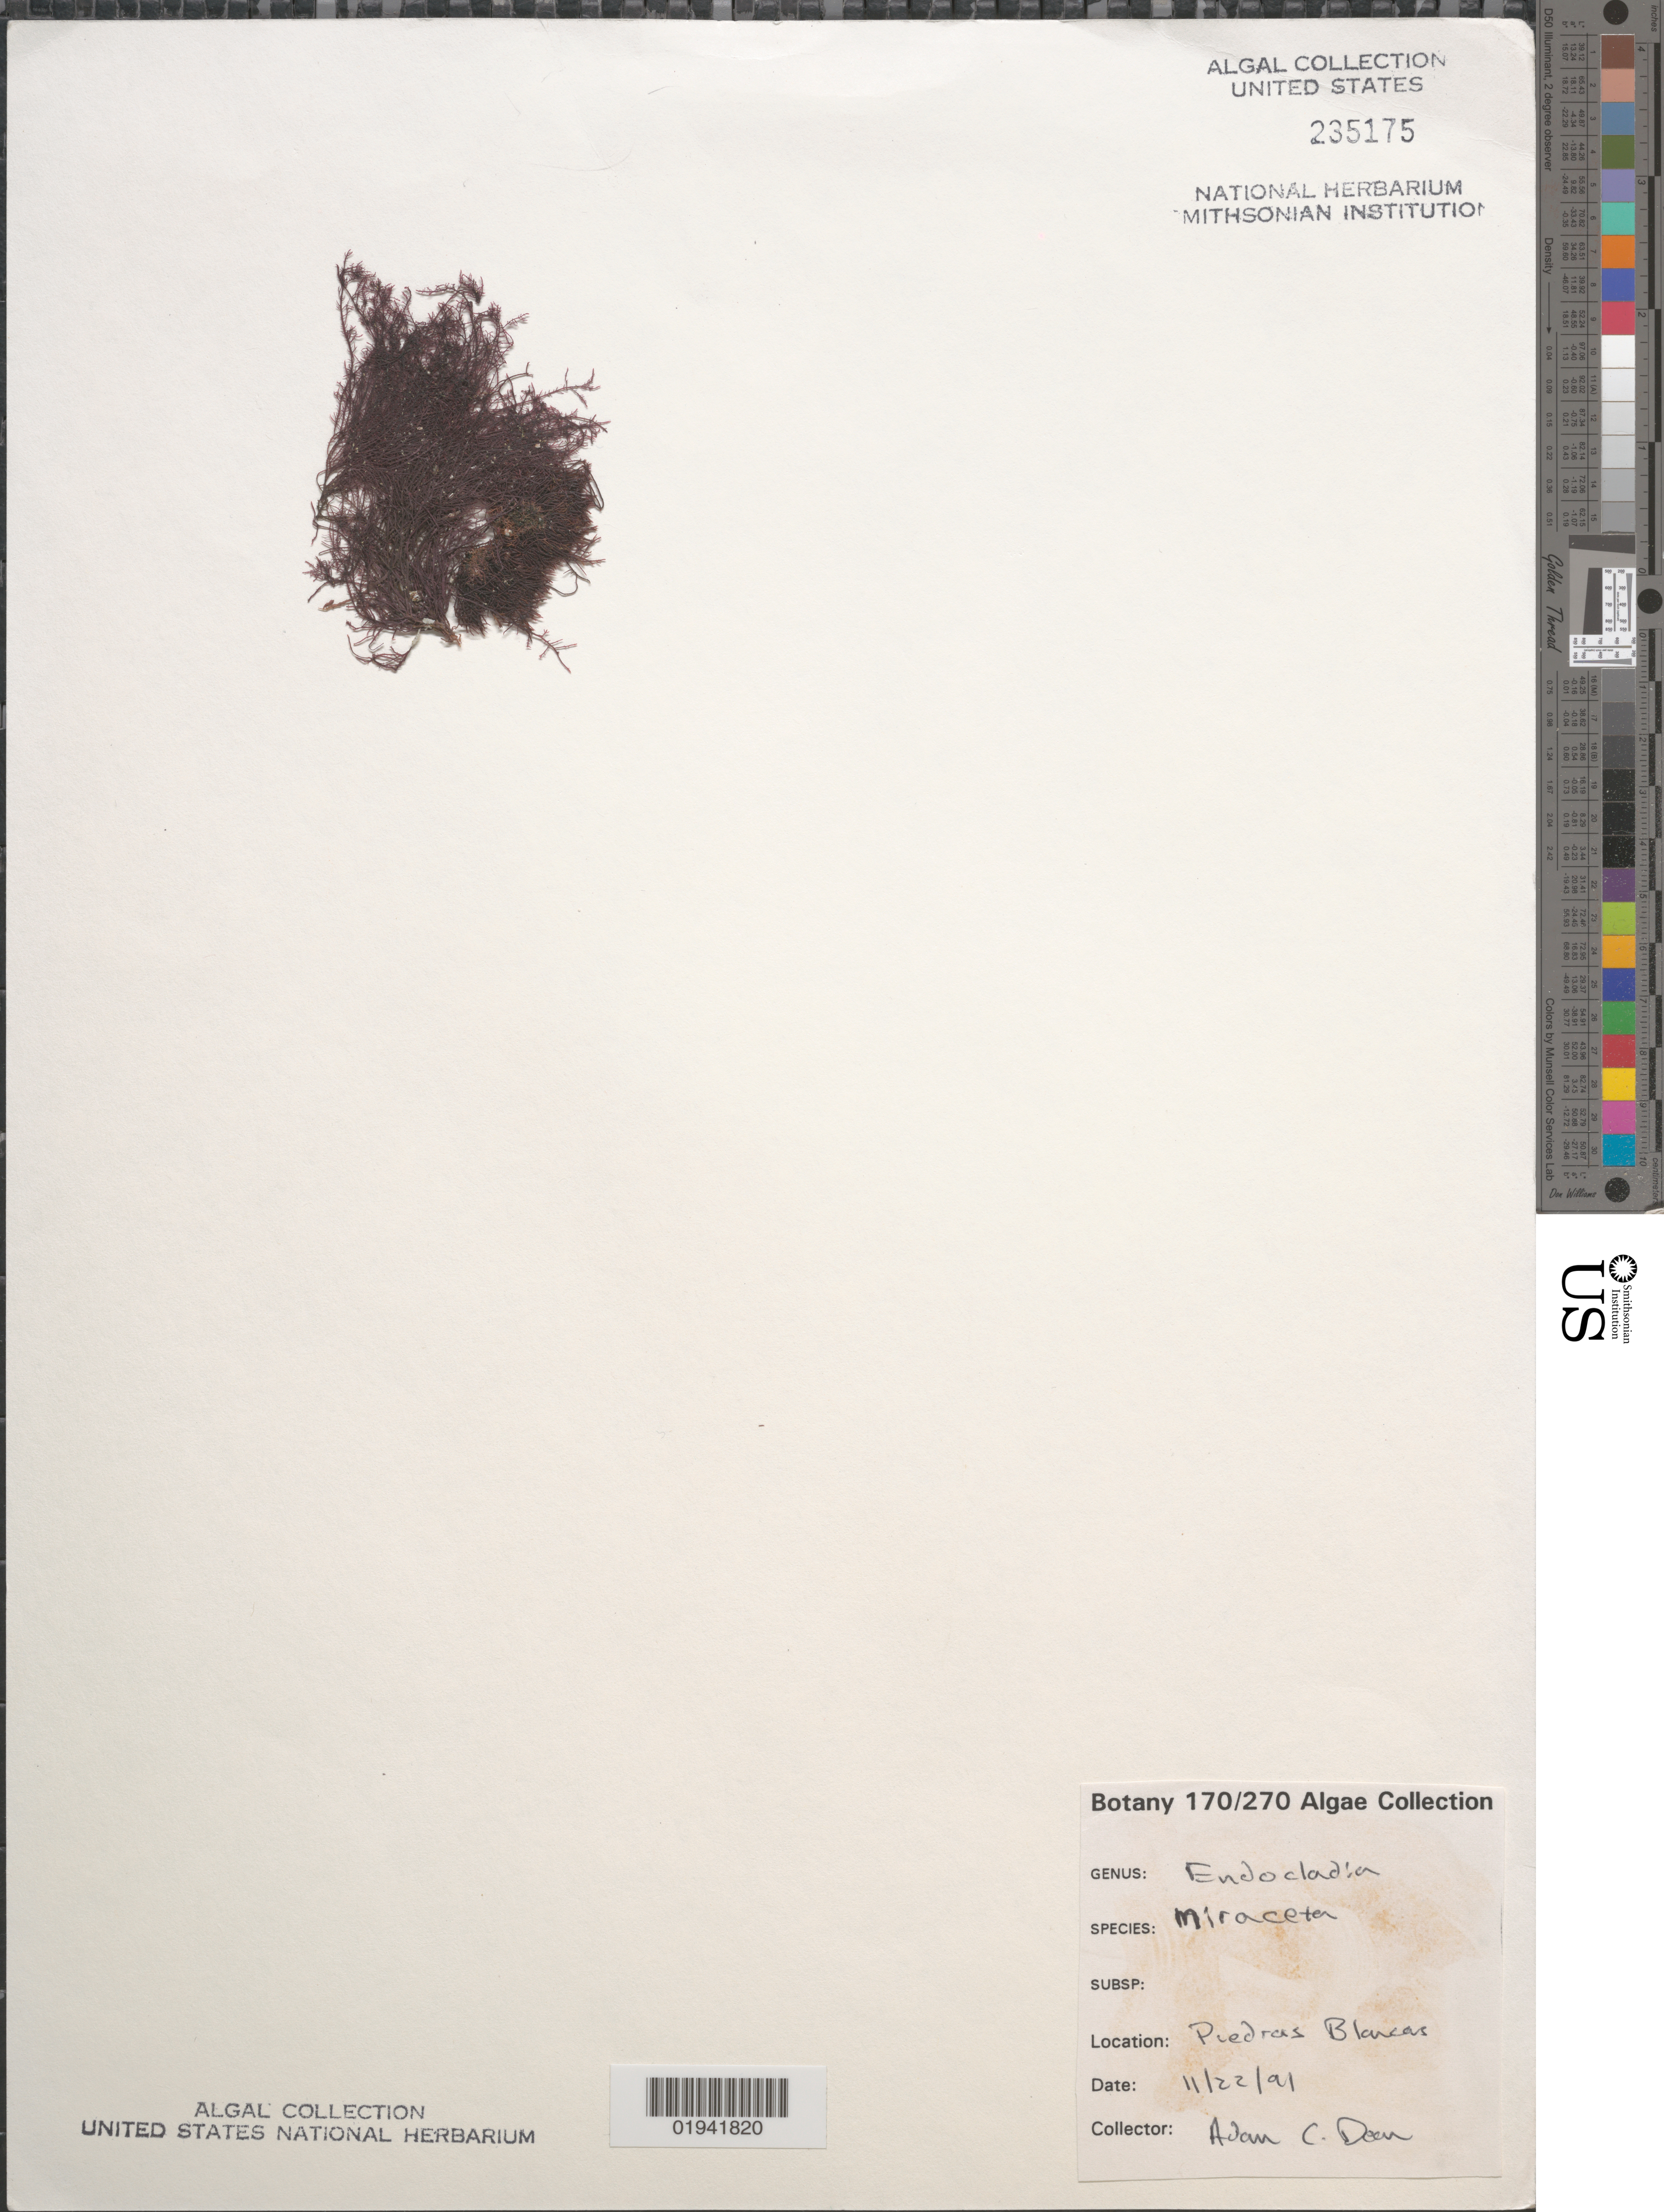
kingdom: Plantae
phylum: Rhodophyta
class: Florideophyceae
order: Gigartinales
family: Endocladiaceae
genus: Endocladia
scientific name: Endocladia miraceta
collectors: A. Dean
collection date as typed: Transcribed d/m/y: 22/11/91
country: United States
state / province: California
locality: Piedras Blancas.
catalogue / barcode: US 235175